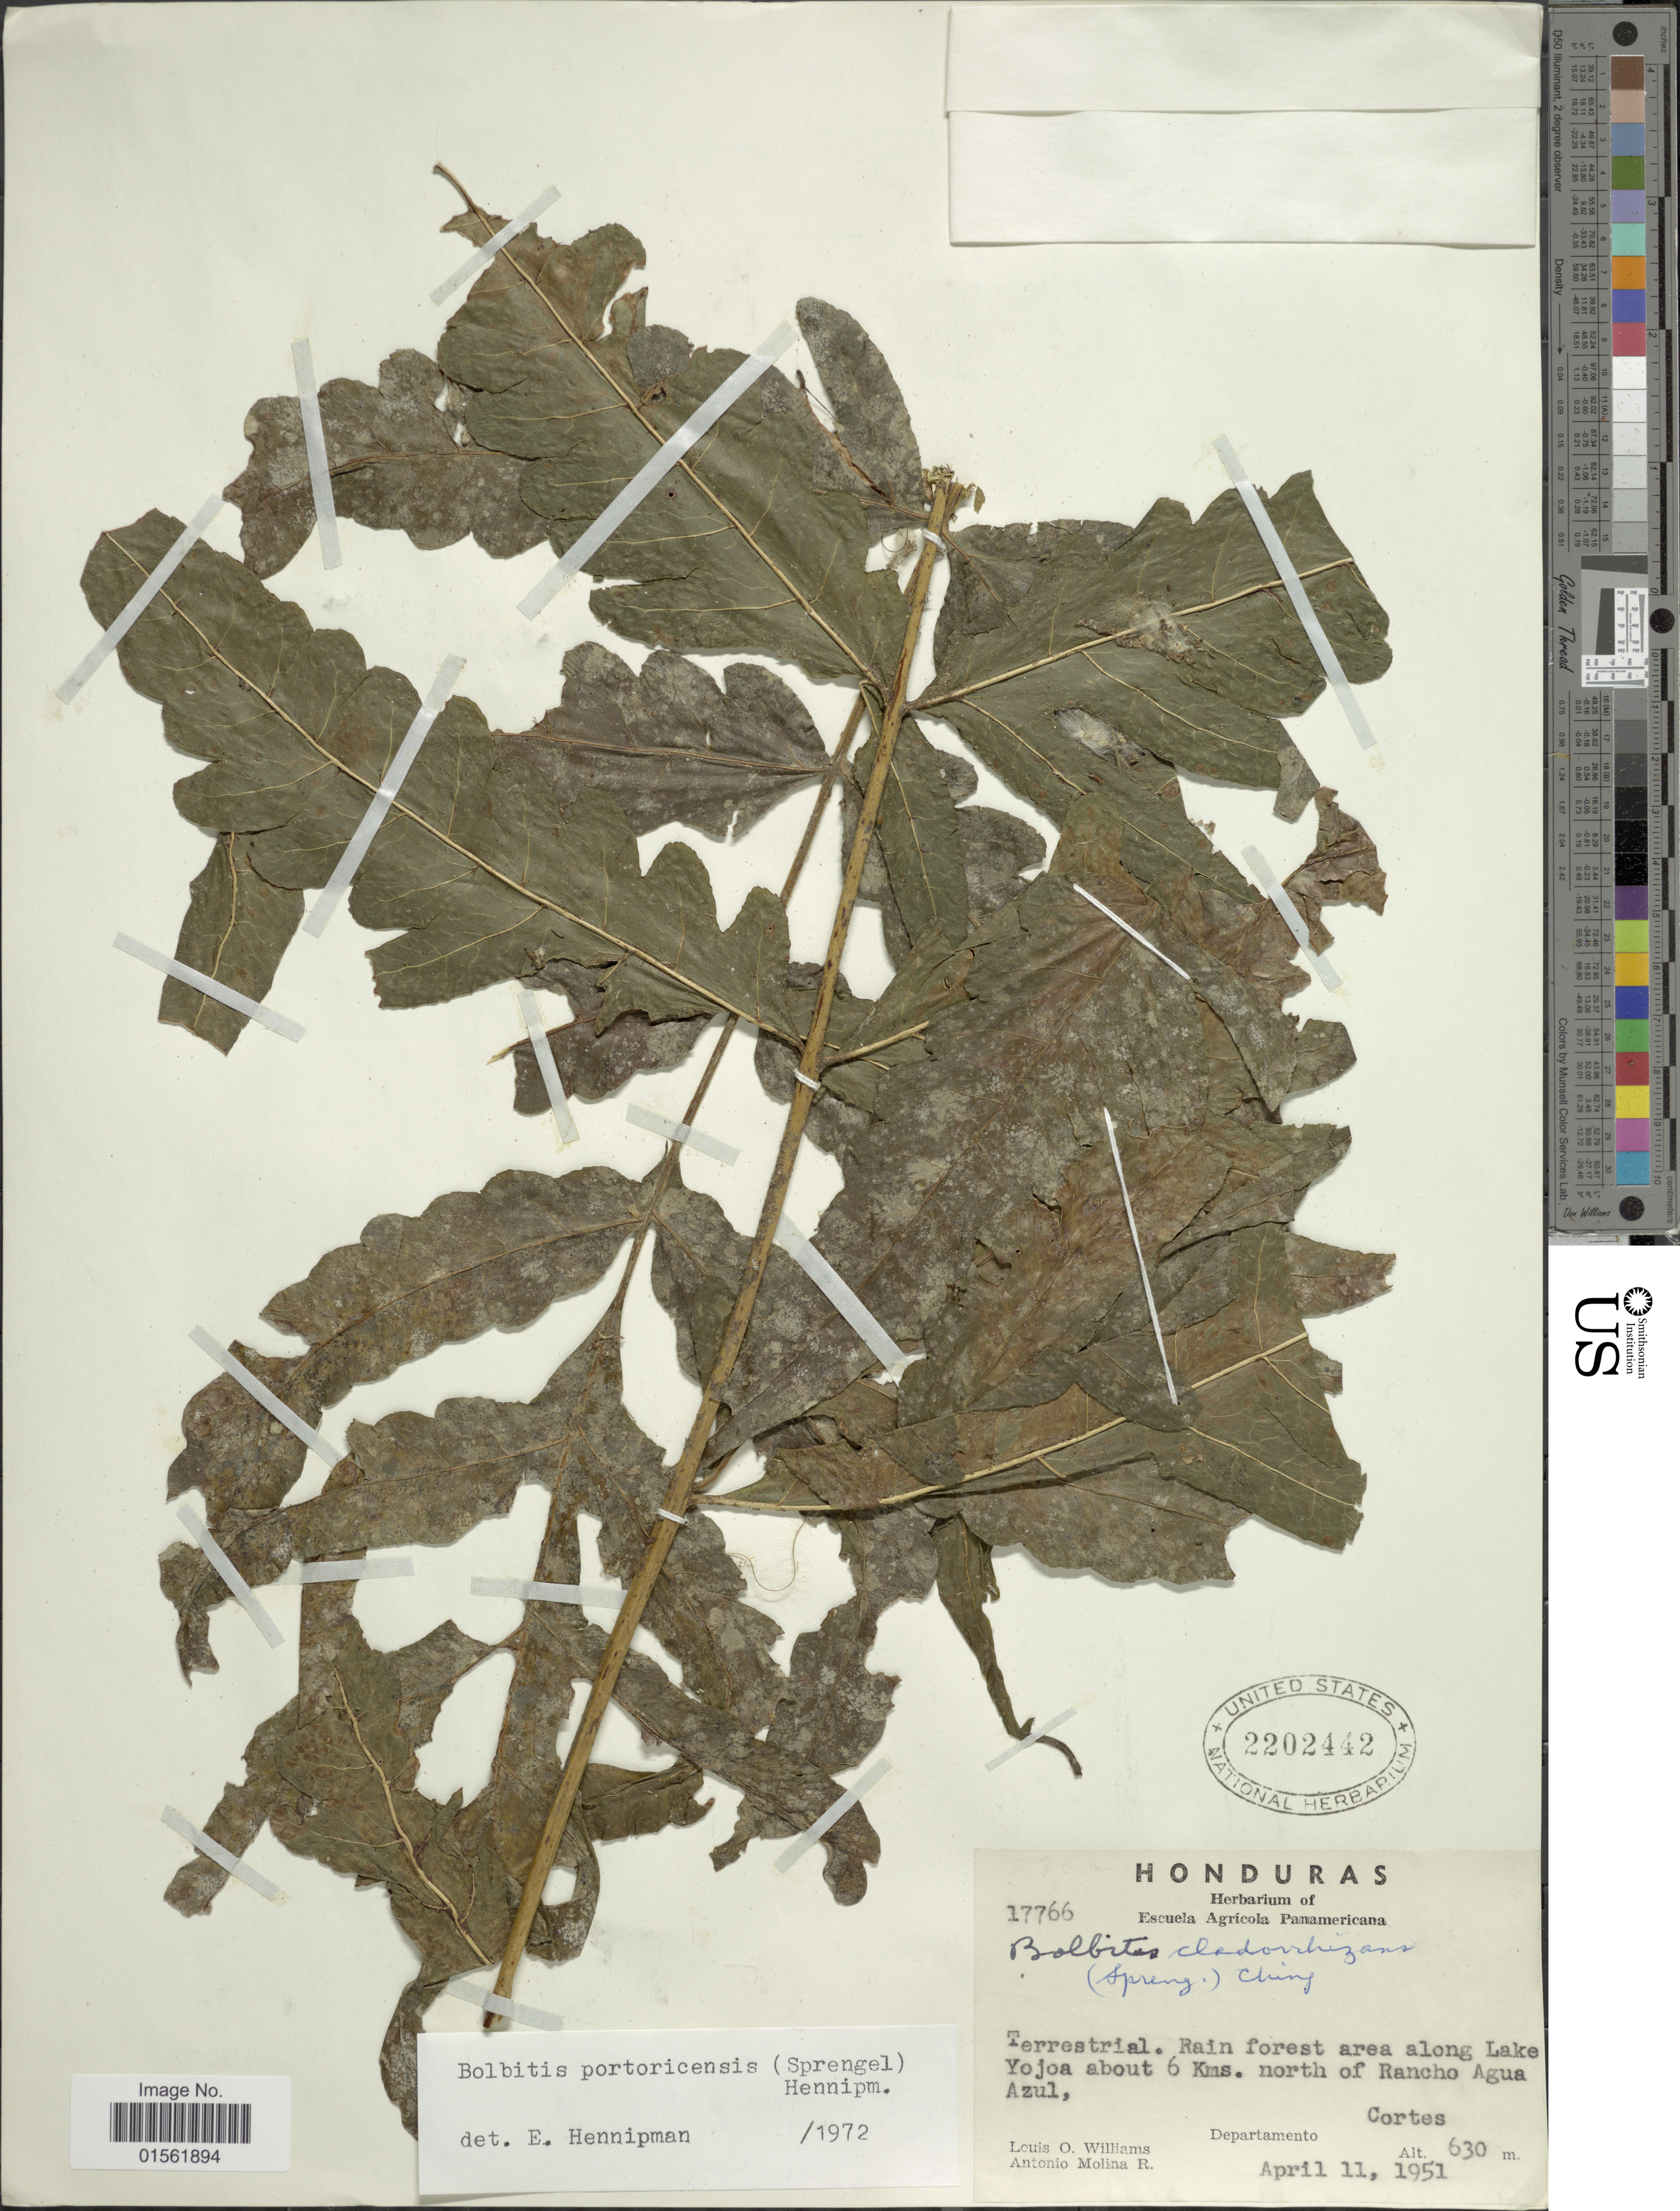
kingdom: Plantae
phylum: Tracheophyta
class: Polypodiopsida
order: Polypodiales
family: Dryopteridaceae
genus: Bolbitis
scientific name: Bolbitis portoricensis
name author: (Spreng.) Hennipman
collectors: L. O. Williams & A. Molina R.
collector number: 17766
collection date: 1951-04-11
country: Honduras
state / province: Cortés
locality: Rain forest area along Lake Yojoa about 6 kms. north of Rancho Agua Azul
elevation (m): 630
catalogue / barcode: US 2202442